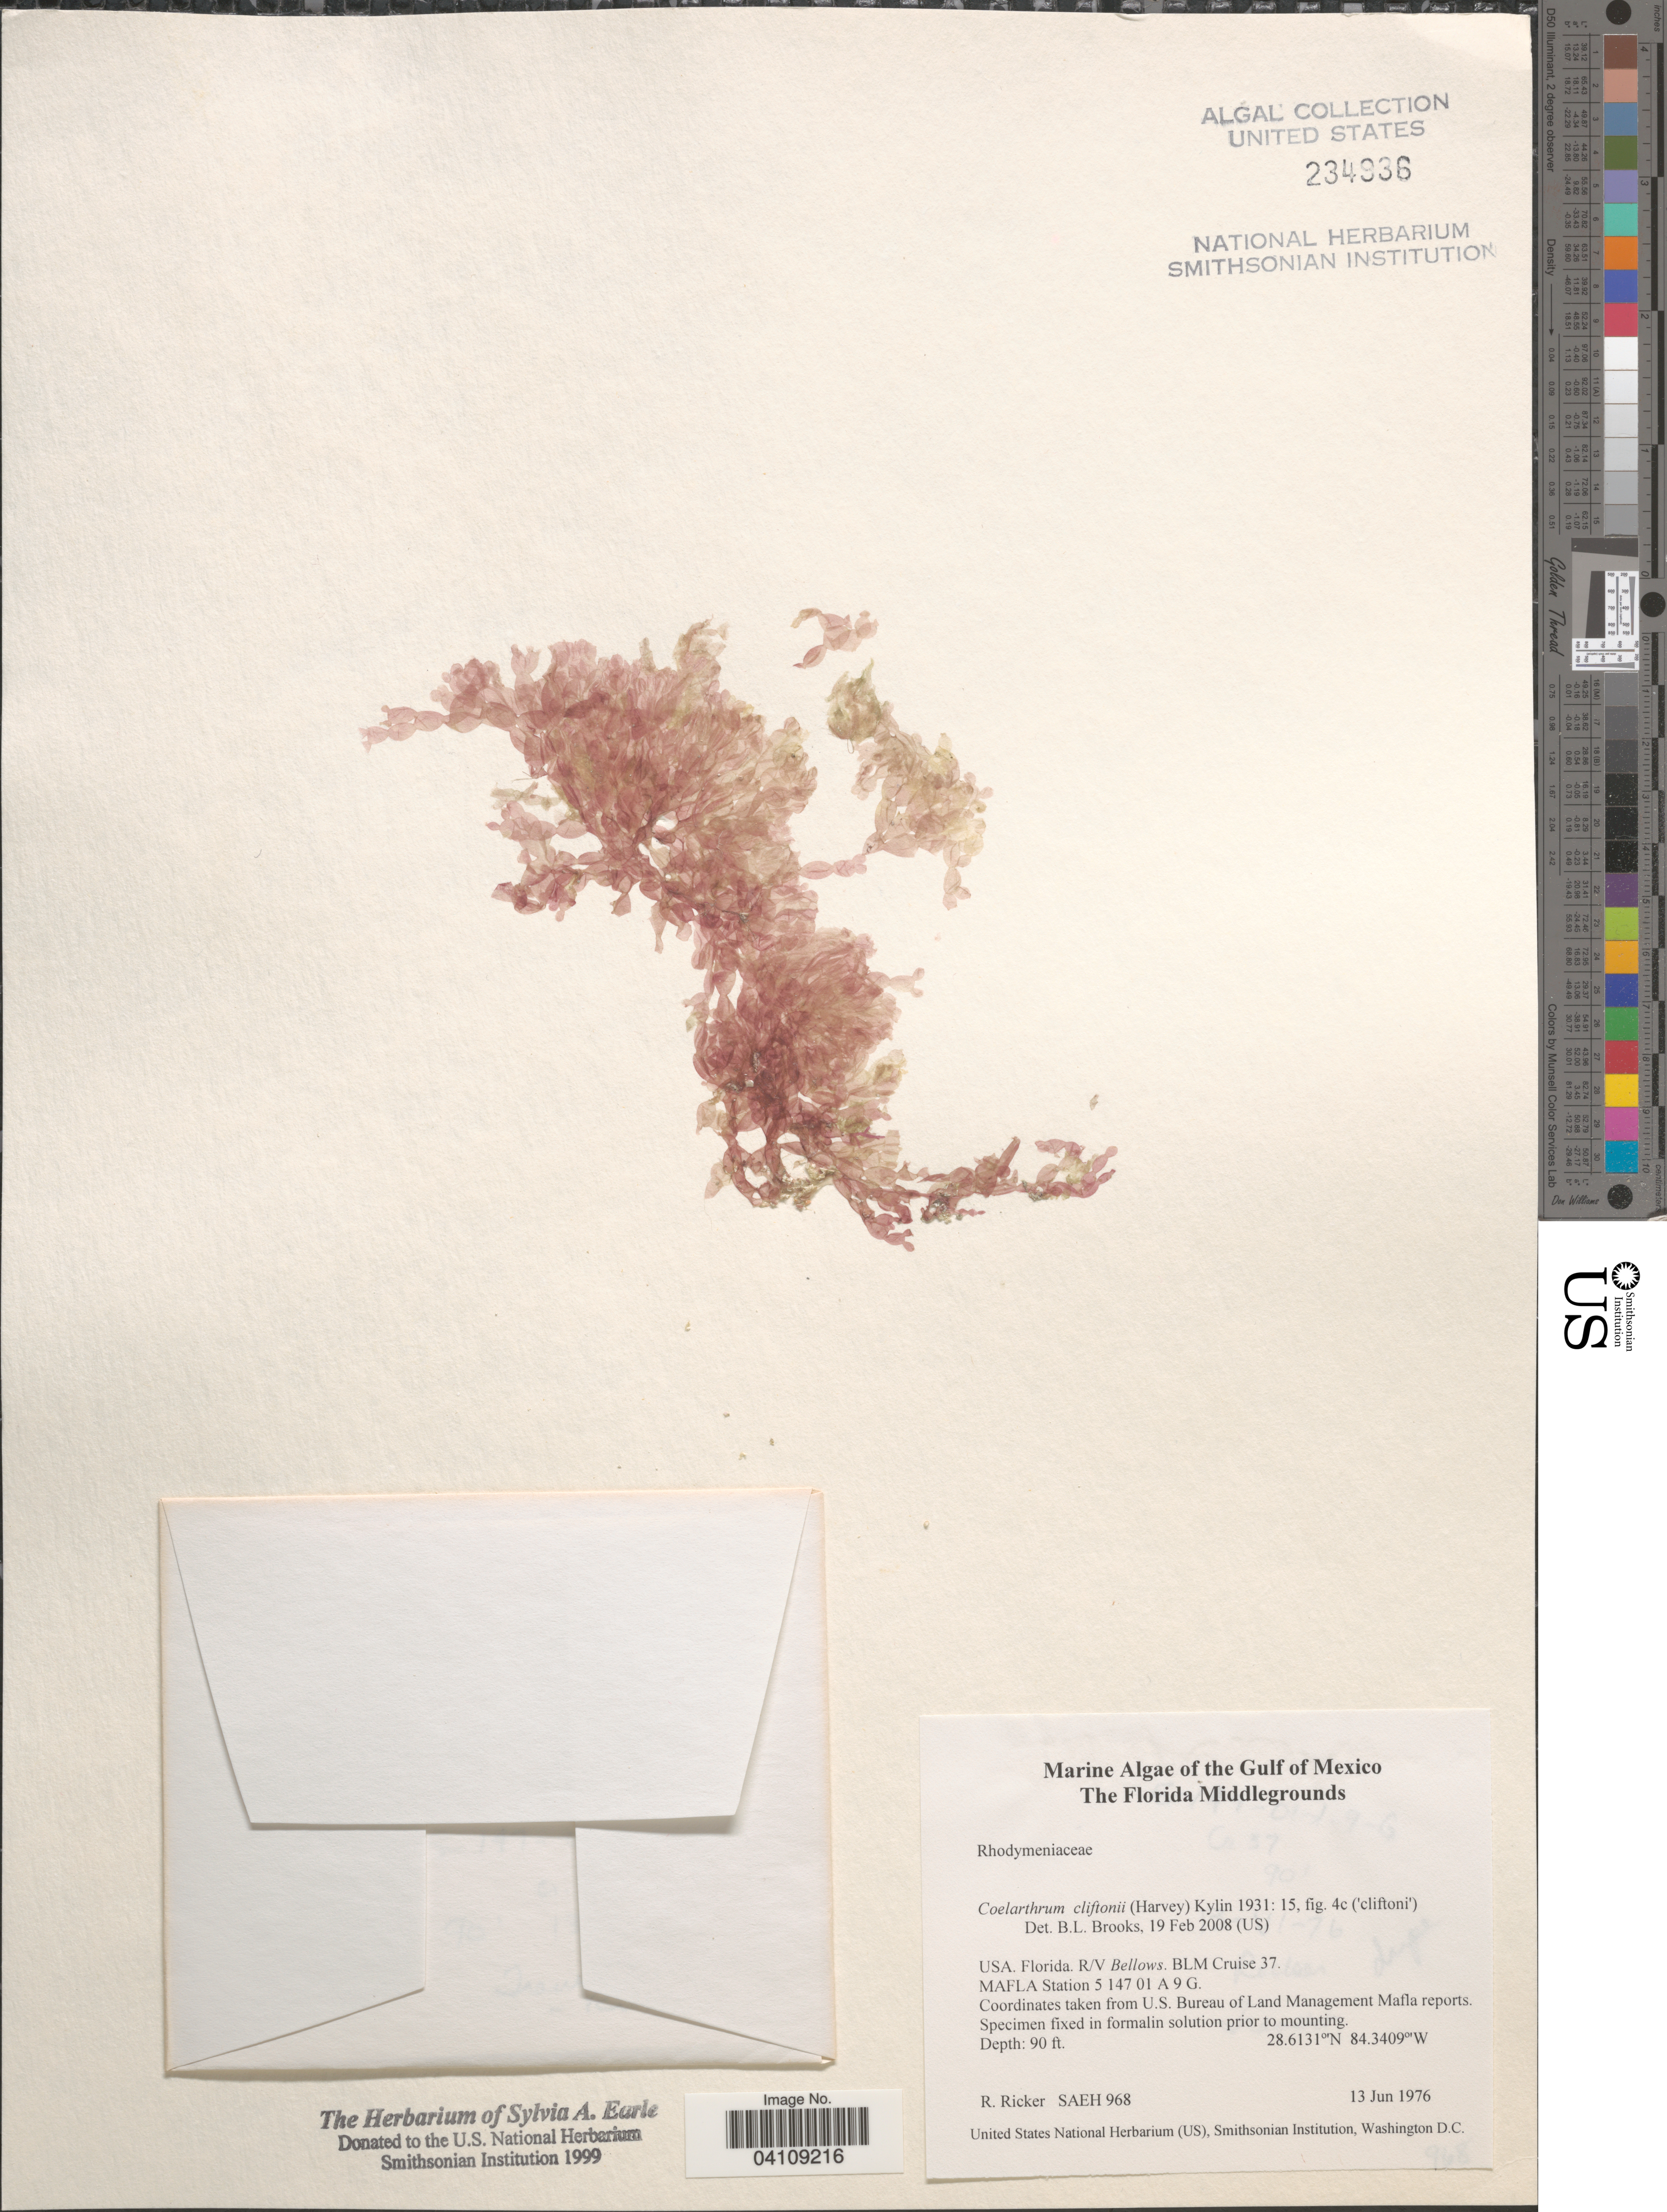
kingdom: Plantae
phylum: Rhodophyta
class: Florideophyceae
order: Rhodymeniales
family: Rhodymeniaceae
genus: Coelarthrum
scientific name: Coelarthrum cliftonii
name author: (Harv.) Kylin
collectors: R. Ricker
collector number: SAEH 968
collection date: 1976-06-13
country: United States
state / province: Florida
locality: Gulf of Mexico. The Florida Middlegrounds. Florida. R/V Bellows. BLM Cruise 37. MAFLA Station 5 147 01 A 9 G.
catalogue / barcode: US 234936